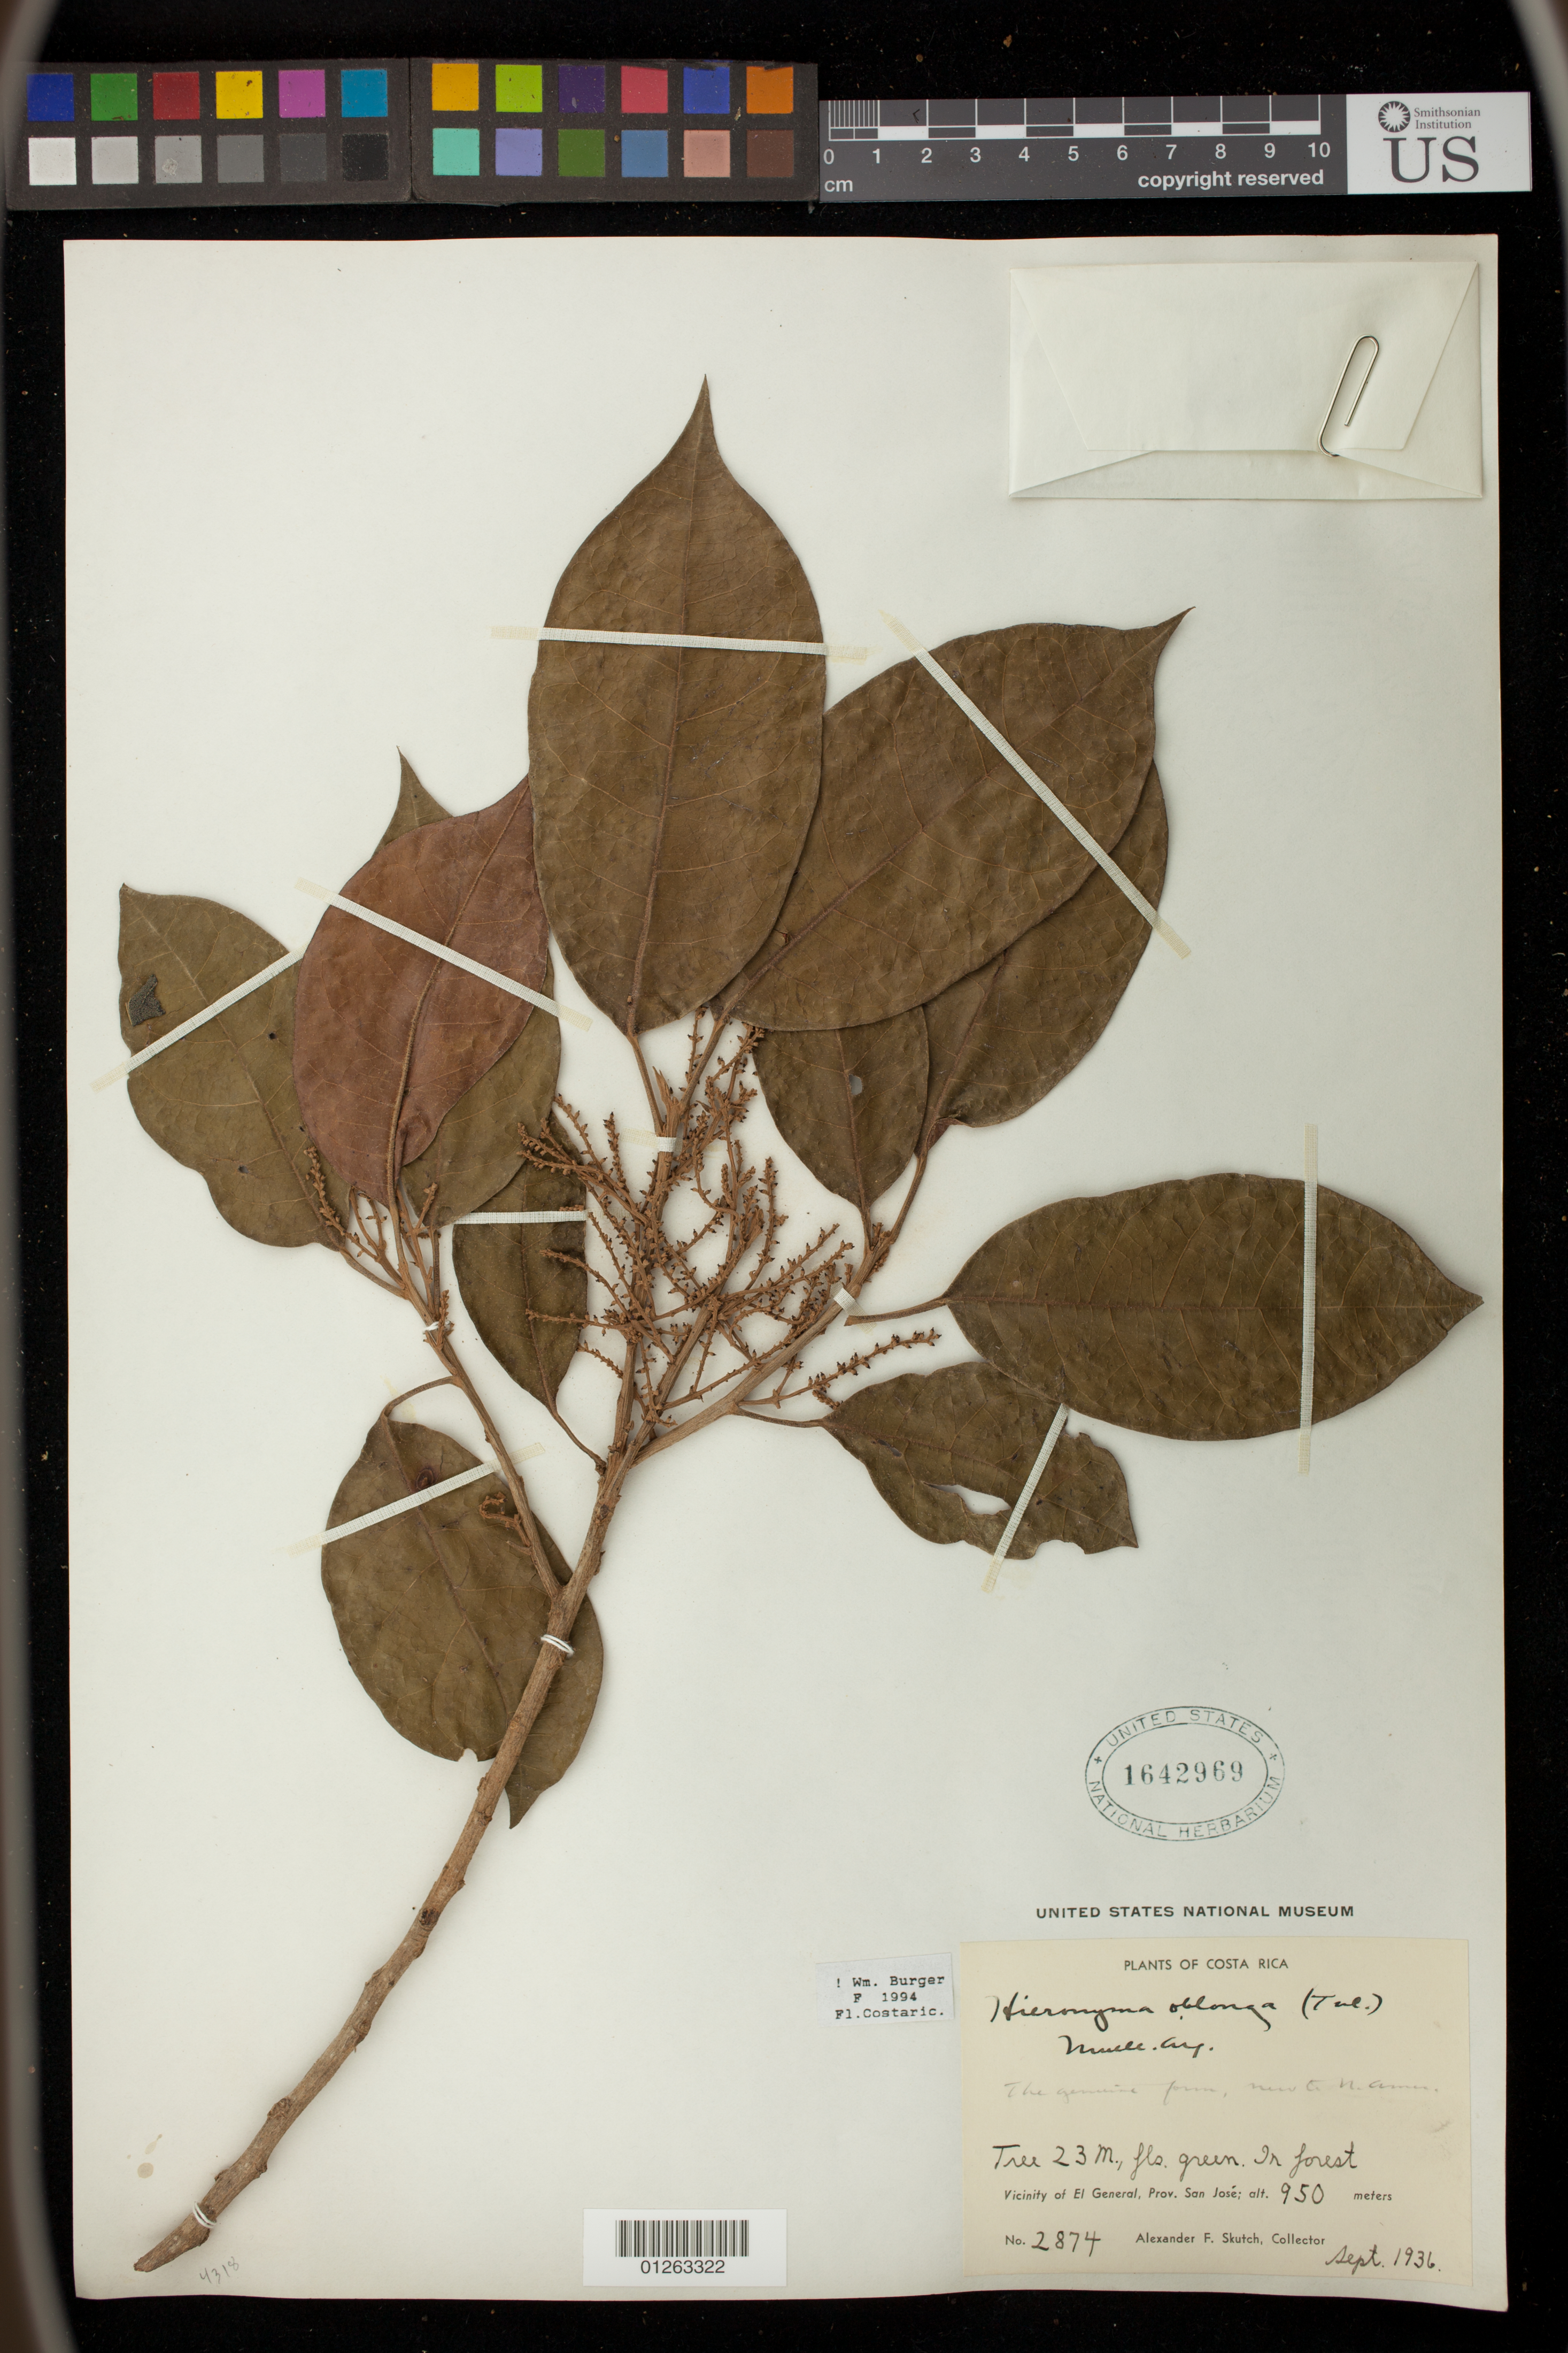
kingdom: Plantae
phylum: Tracheophyta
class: Magnoliopsida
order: Malpighiales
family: Phyllanthaceae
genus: Hieronyma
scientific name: Hieronyma oblonga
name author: (Tul.) Müll. Arg.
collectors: A. F. Skutch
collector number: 2874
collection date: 1936-09-01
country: Costa Rica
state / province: San José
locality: Vicinity of El General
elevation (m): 959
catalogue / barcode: US 1642969